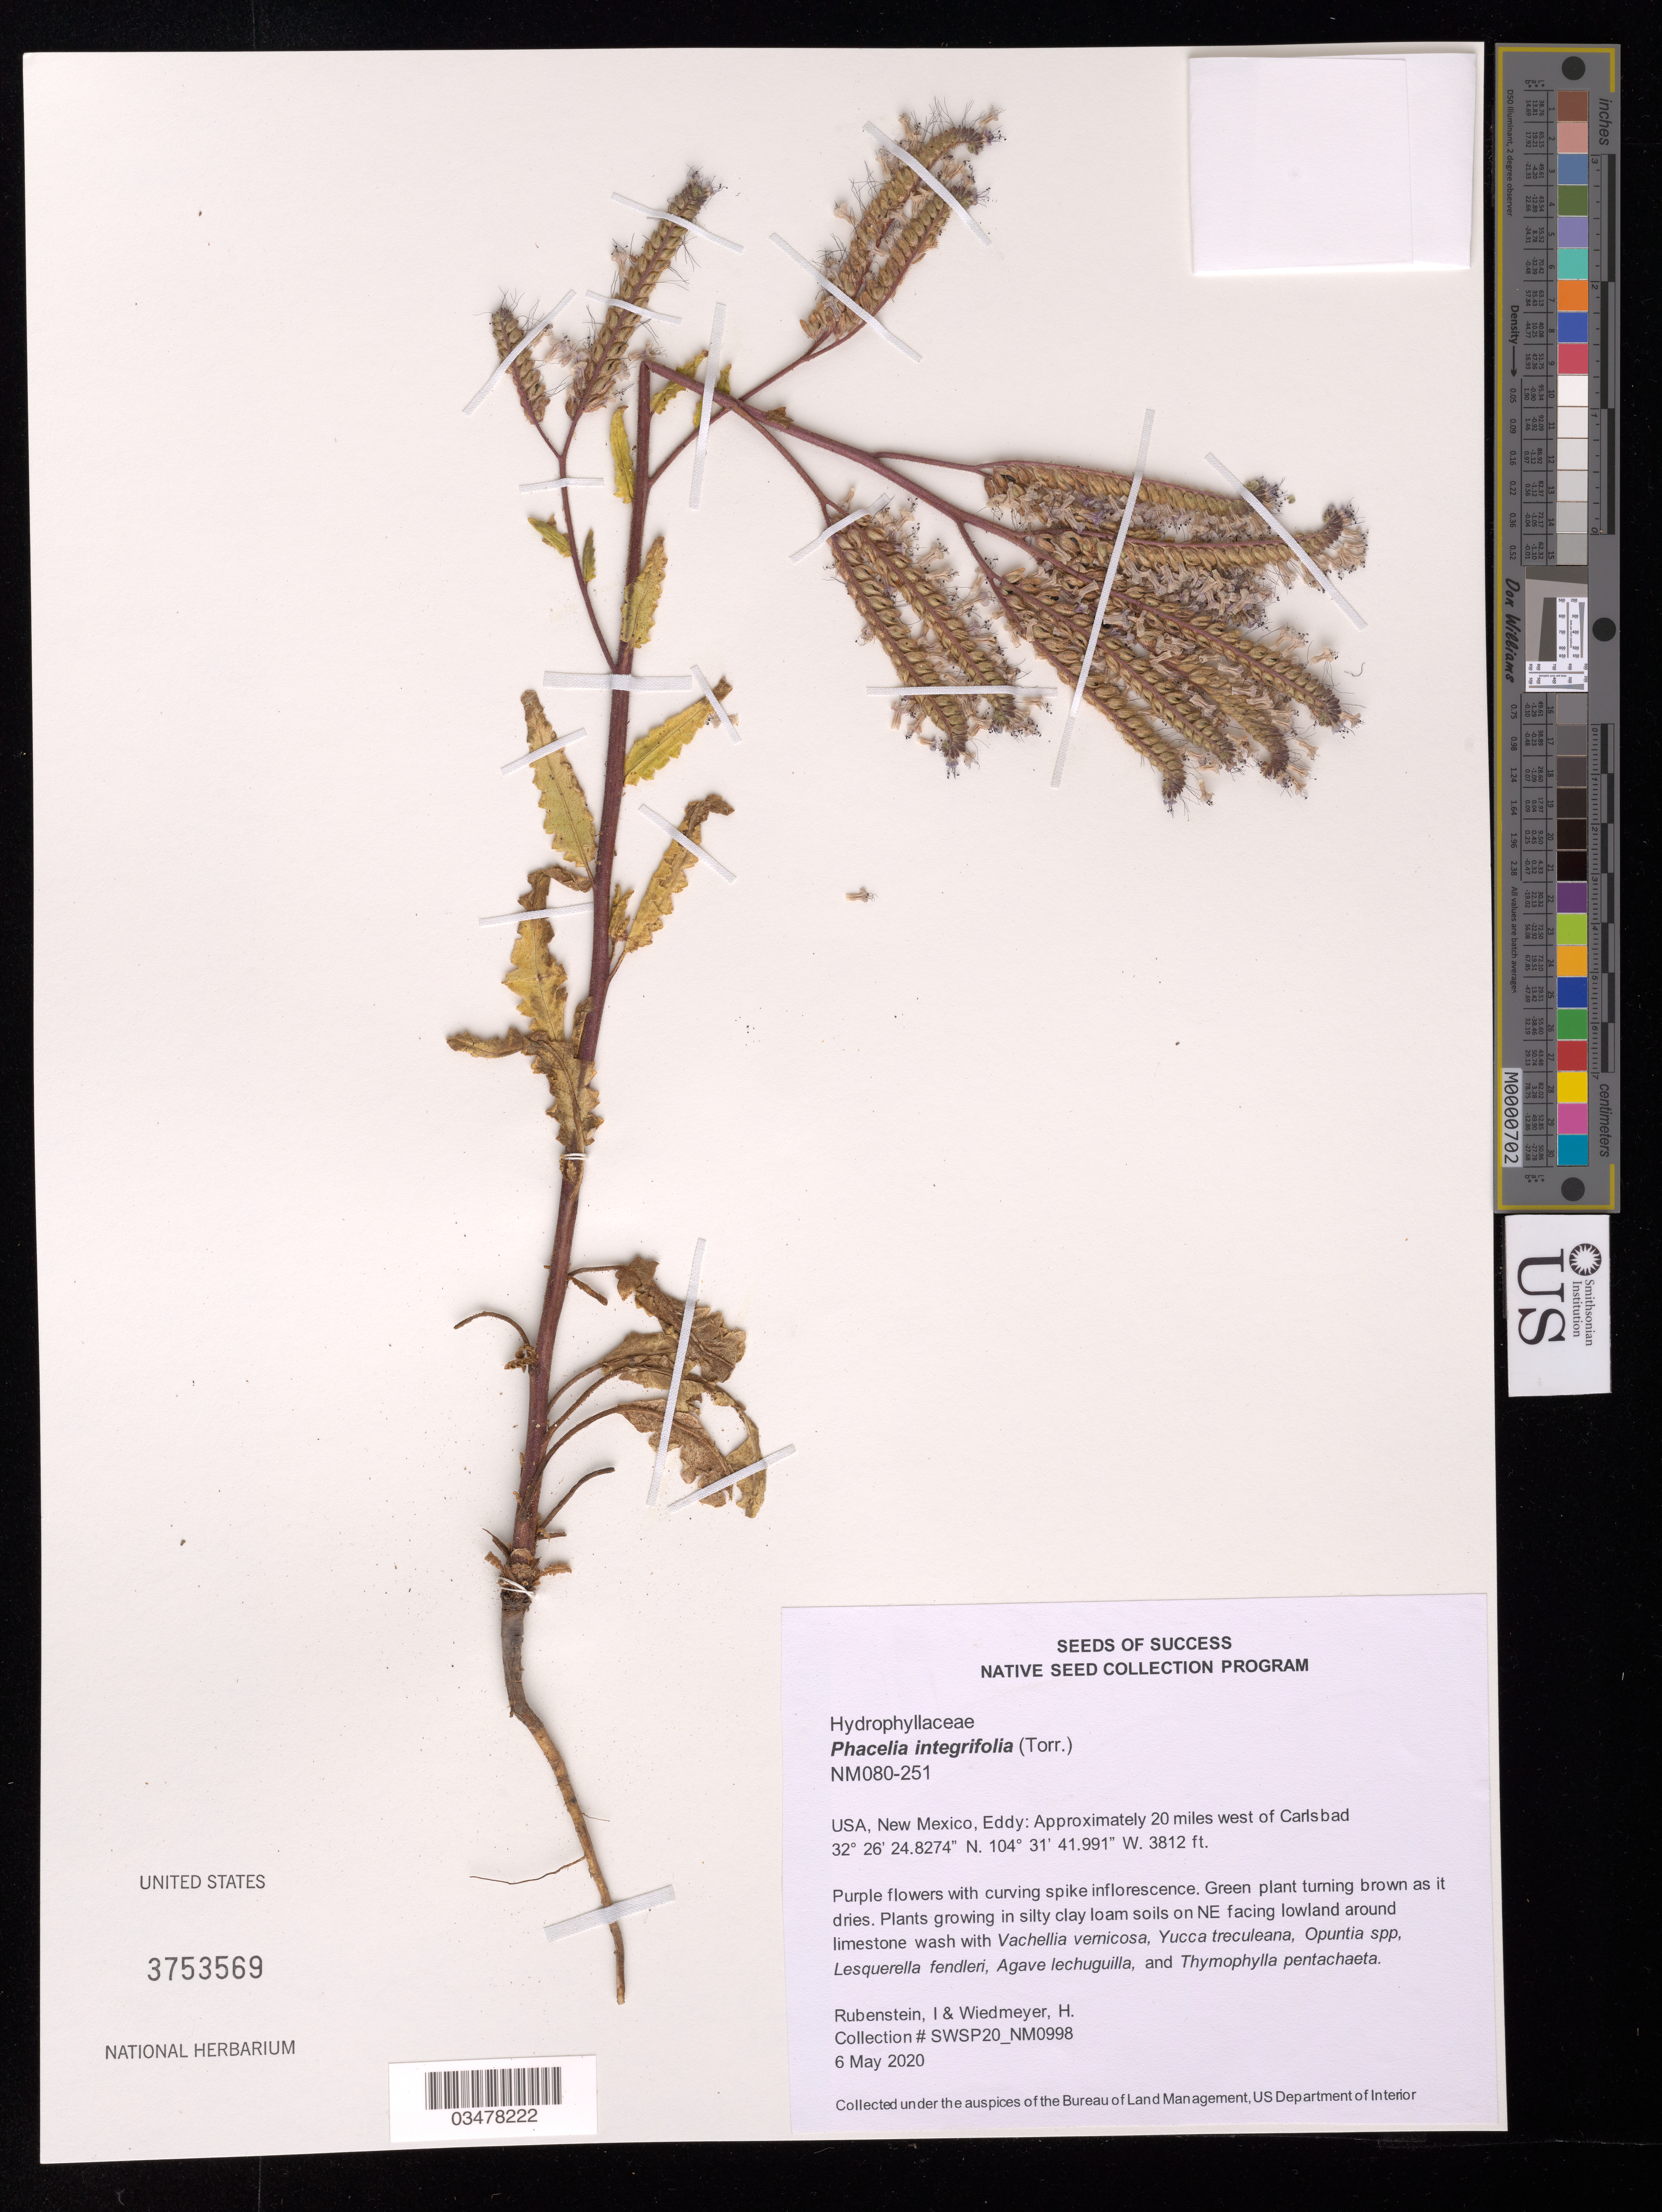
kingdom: Plantae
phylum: Tracheophyta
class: Magnoliopsida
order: Boraginales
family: Hydrophyllaceae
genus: Phacelia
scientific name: Phacelia integrifolia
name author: Torr.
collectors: I. Rubenstein & H. Wiedmeyer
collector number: NM080-251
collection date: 2020-05-06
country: United States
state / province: New Mexico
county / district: Eddy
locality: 20 mi. W of Carlsbad.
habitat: Silty loam soils, lowland limestone wash. With Vachellia vernicosa, Yucca treculeana, Opuntia sp., etc.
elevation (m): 1162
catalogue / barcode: US 3753569